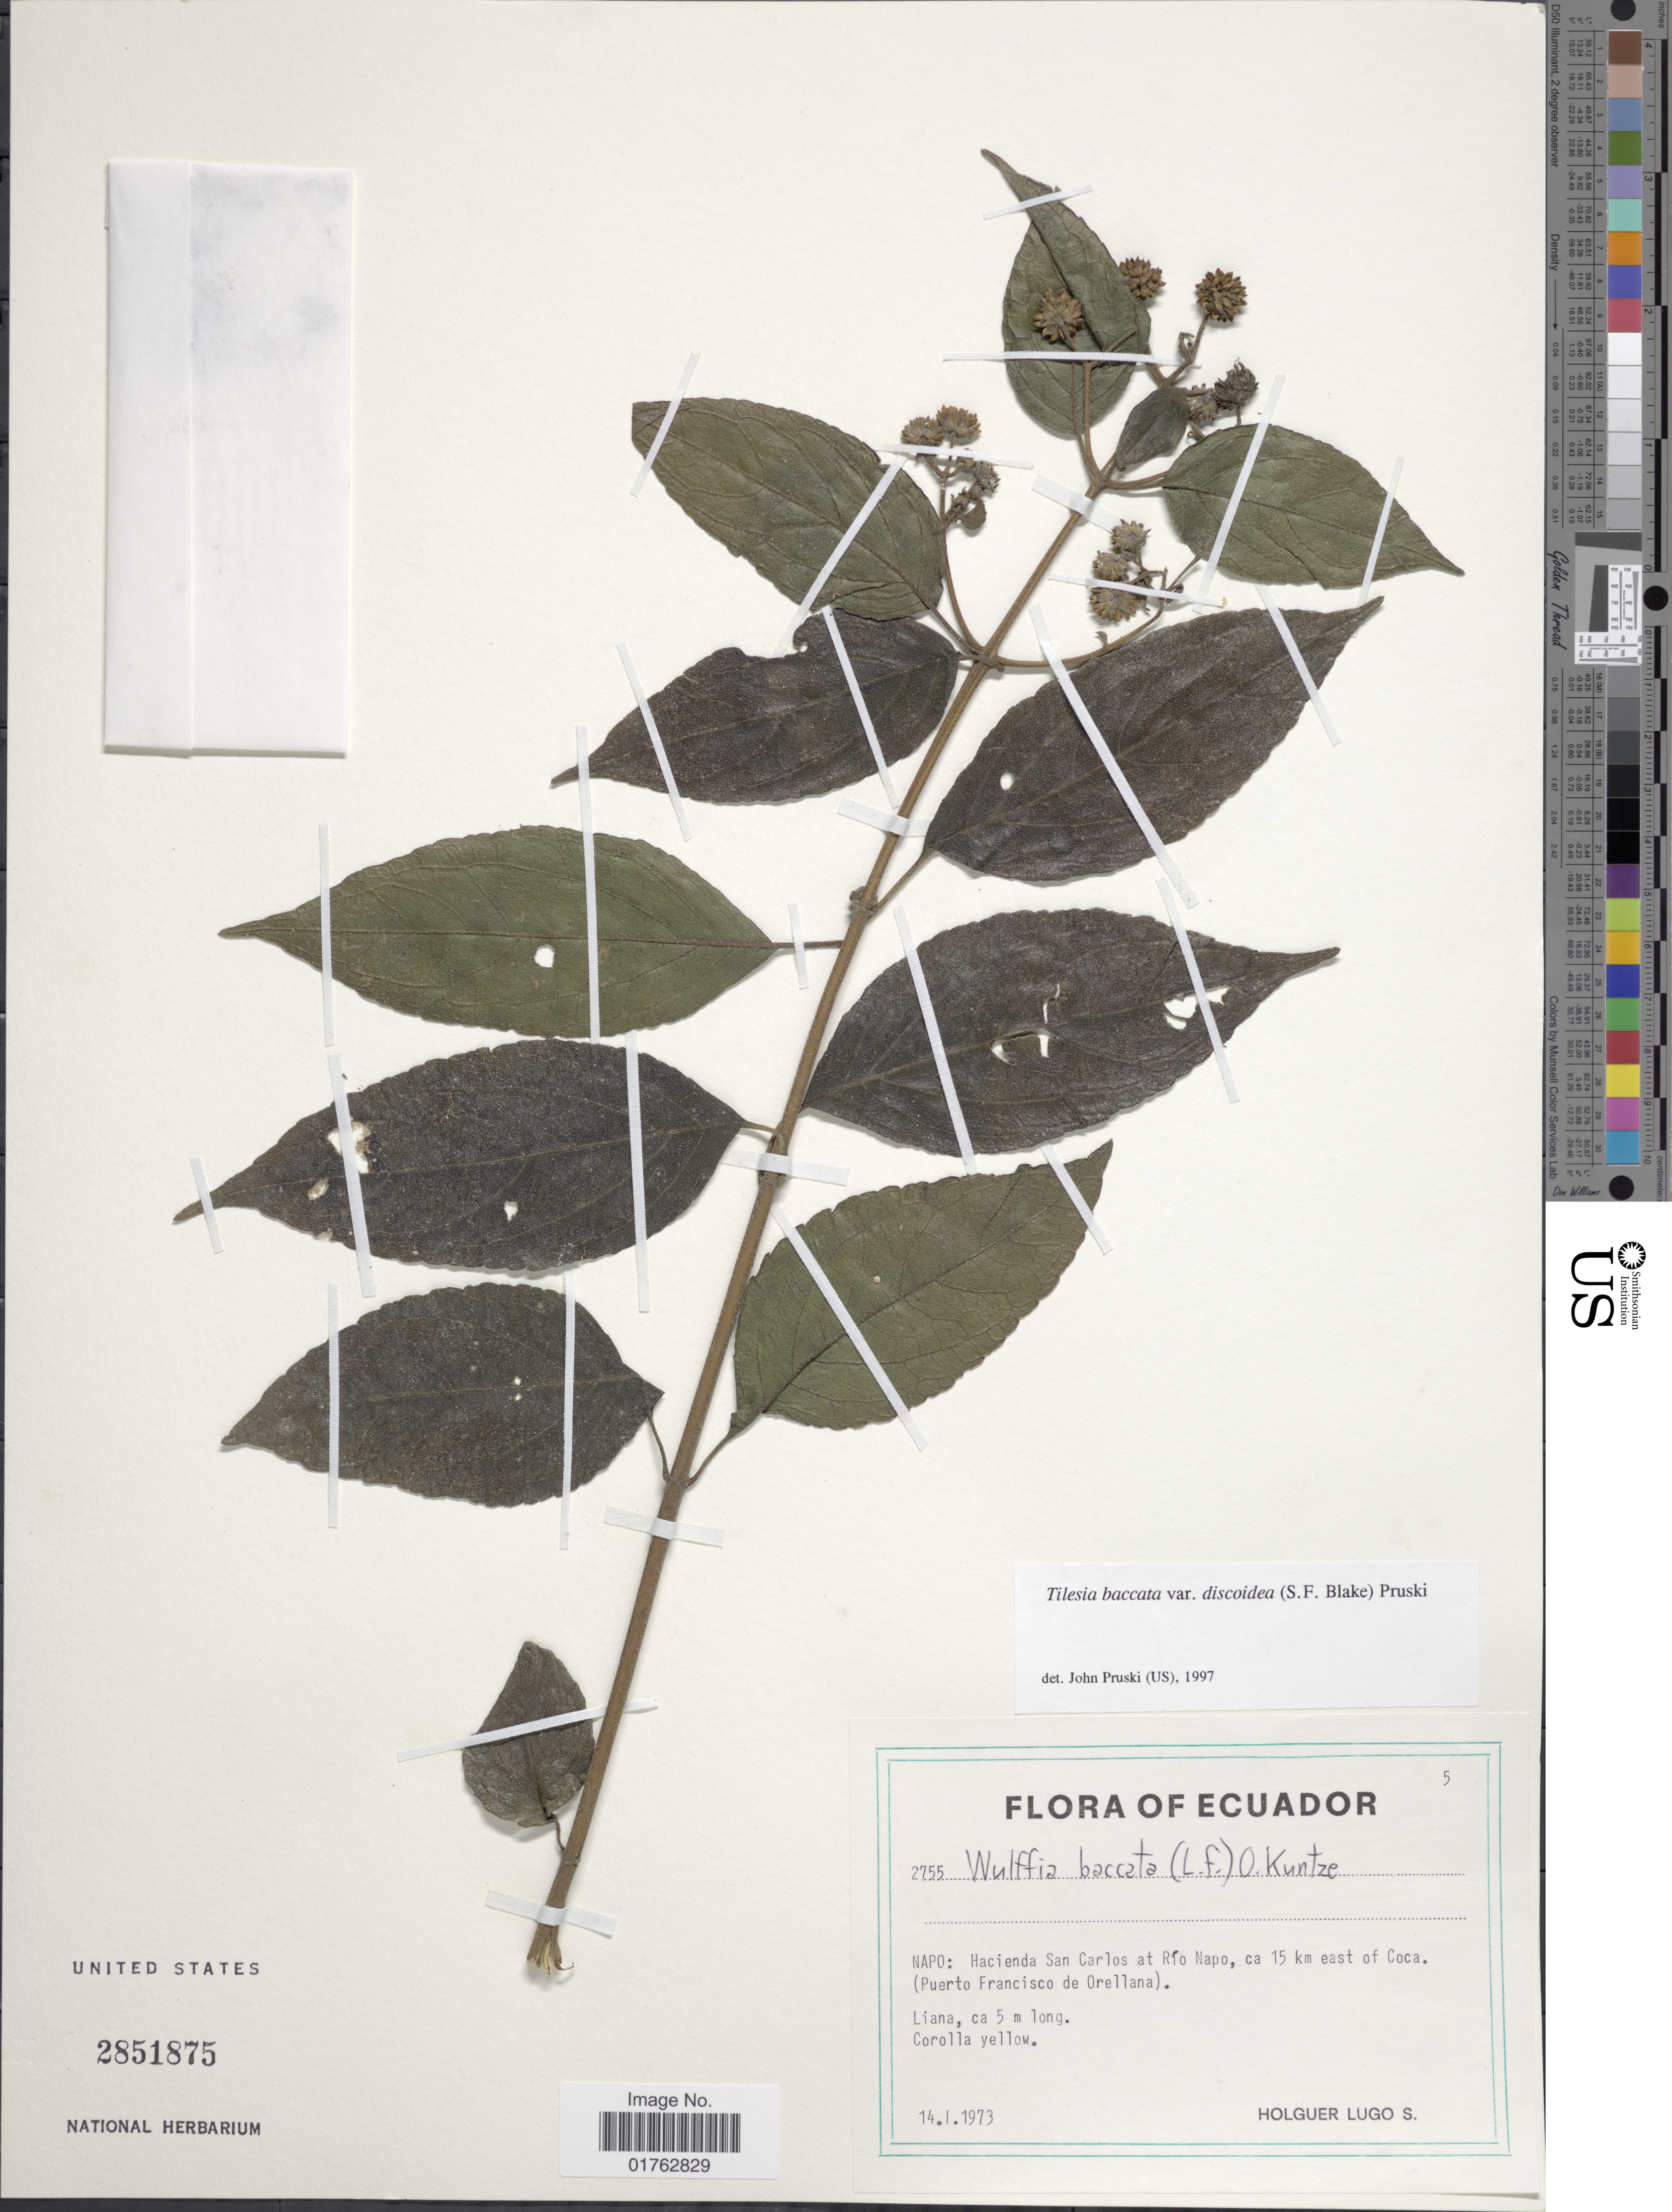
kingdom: Plantae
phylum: Tracheophyta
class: Magnoliopsida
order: Asterales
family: Asteraceae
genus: Wulffia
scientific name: Wulffia baccata var. discoidea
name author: S.F. Blake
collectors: H. Lugo S.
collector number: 2755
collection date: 1973-01-14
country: Ecuador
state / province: Napo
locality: Hacienda San Carlos at Rio Napo, ca. 15 km east of Coca (Puerto Francisco de Orellana)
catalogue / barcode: US 2851875